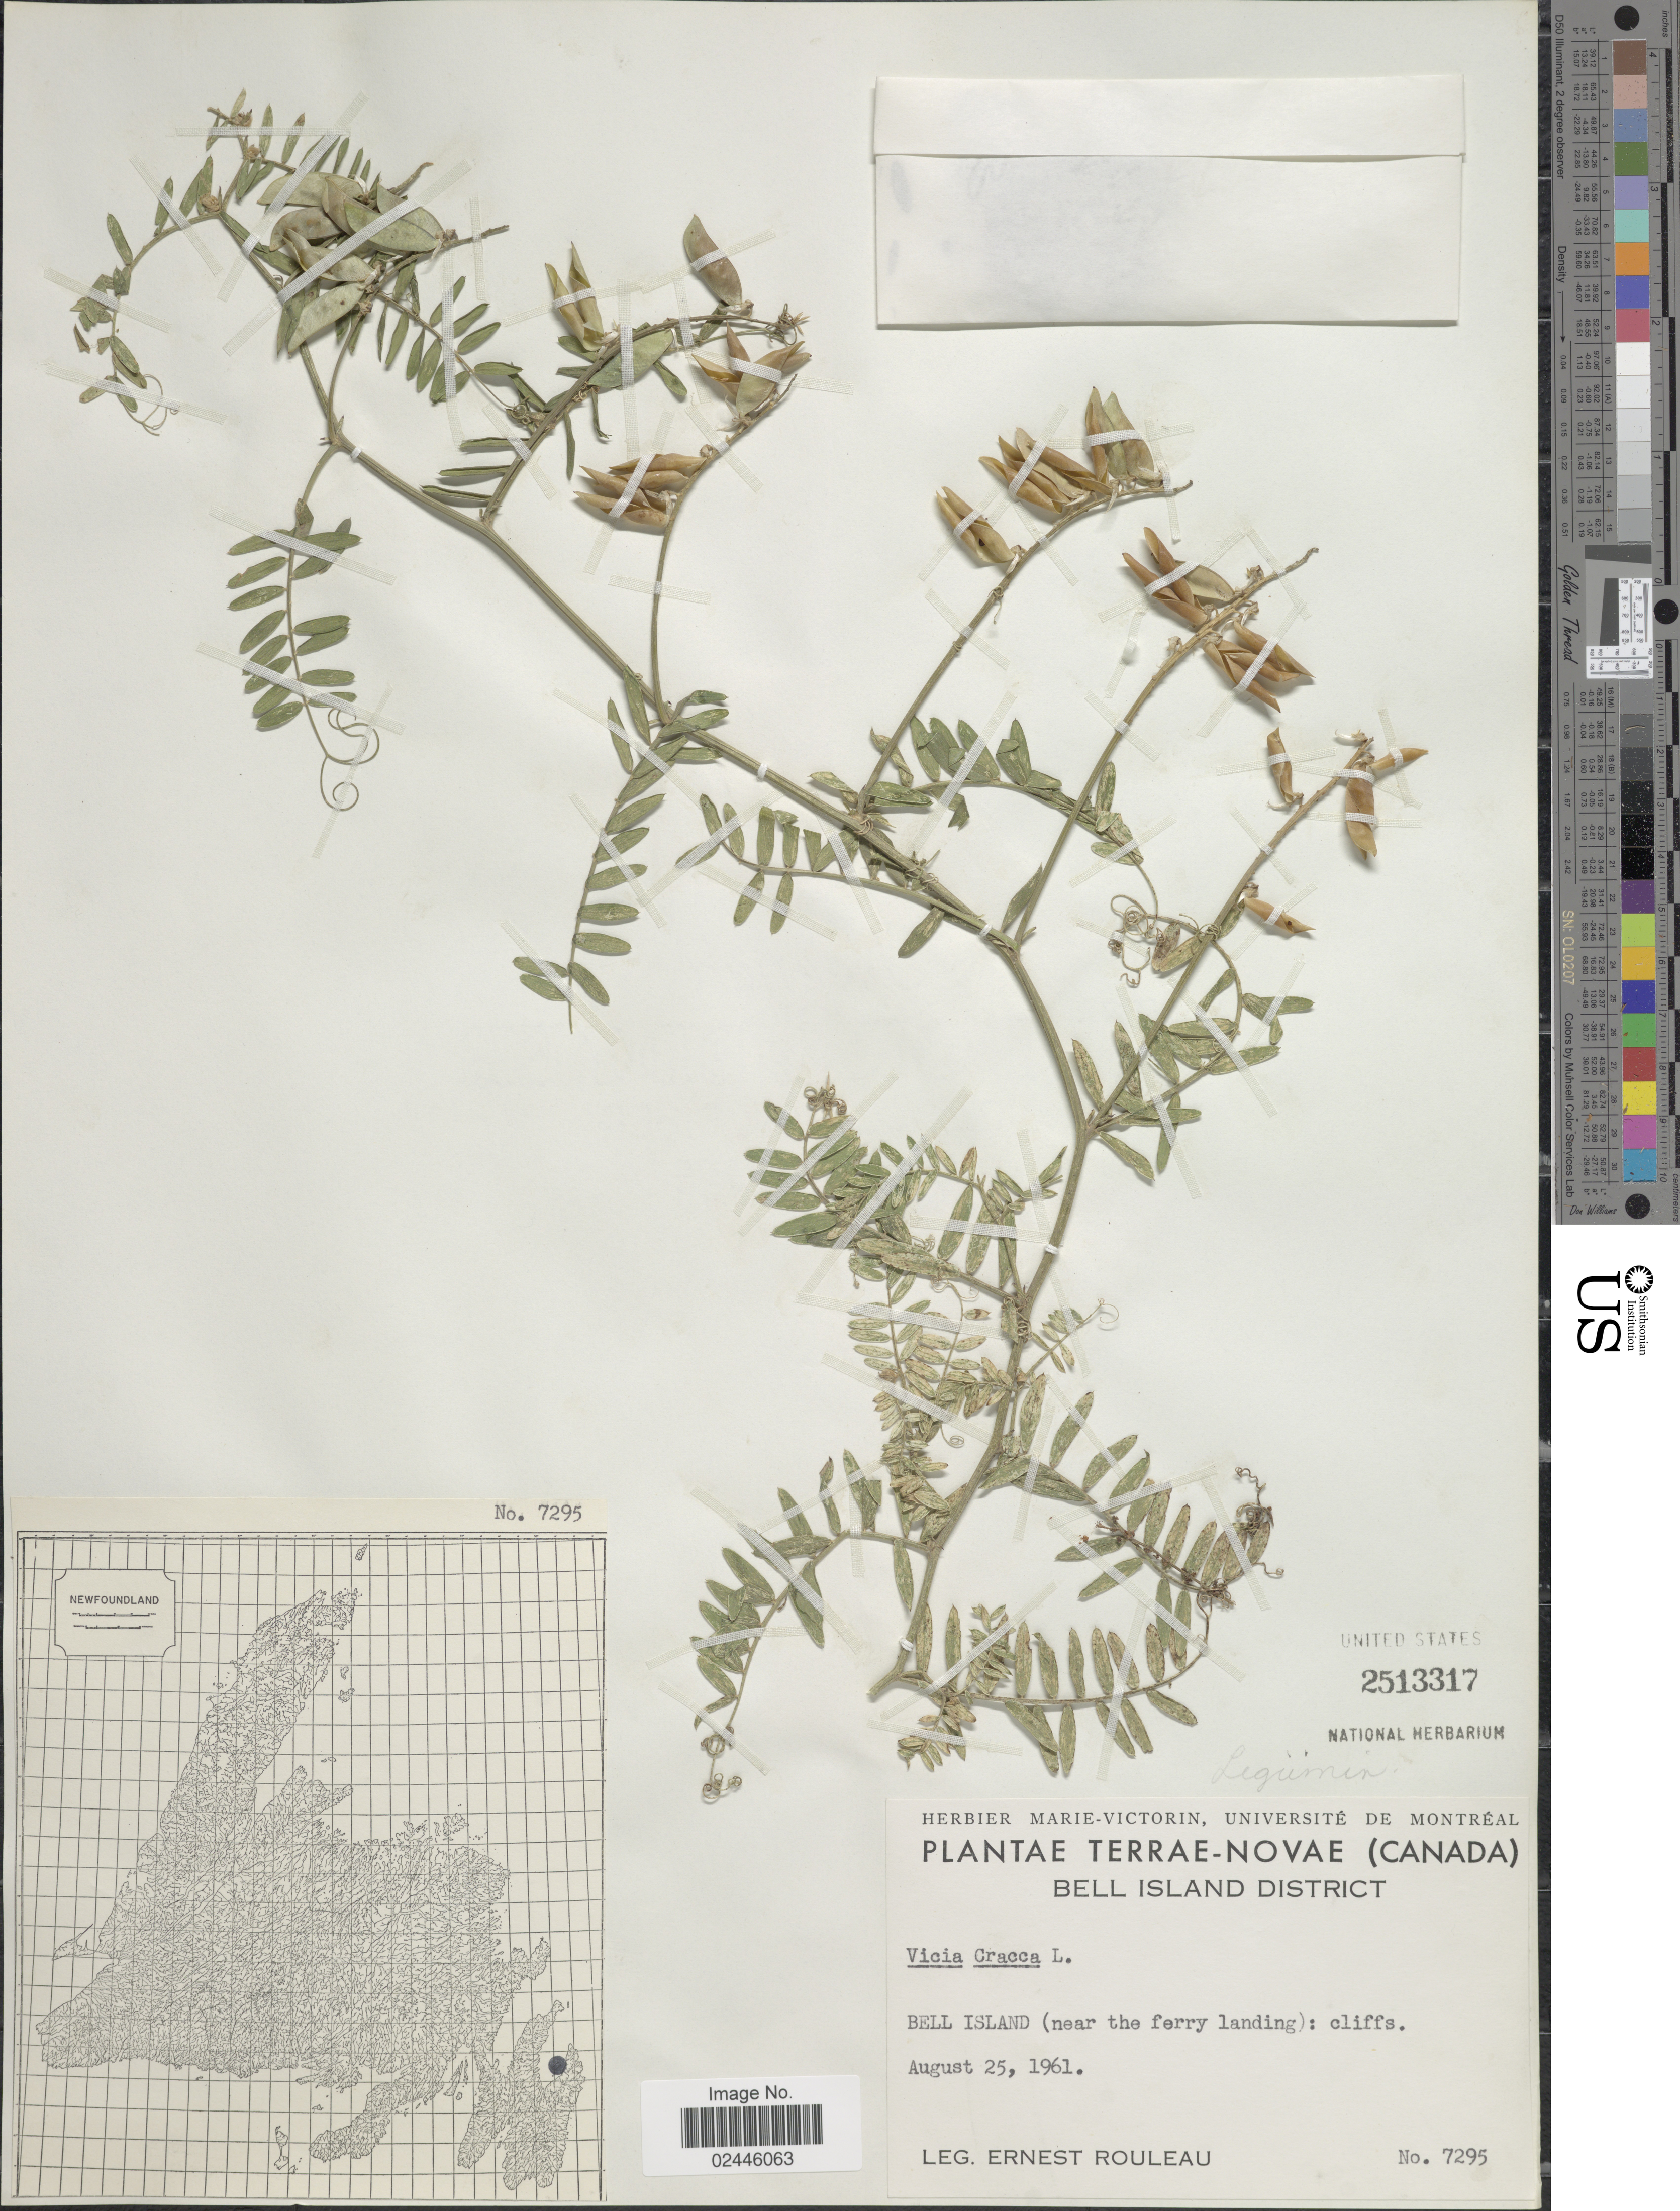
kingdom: Plantae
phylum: Tracheophyta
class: Magnoliopsida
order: Fabales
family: Fabaceae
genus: Vicia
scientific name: Vicia cracca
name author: L.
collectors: E. Rouleau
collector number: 7295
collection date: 1961-08-25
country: Canada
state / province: Newfoundland and Labrador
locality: Terrae-Novae, Bell Island District, Bell Island (near the ferry landing): cliffs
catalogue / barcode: US 2513317